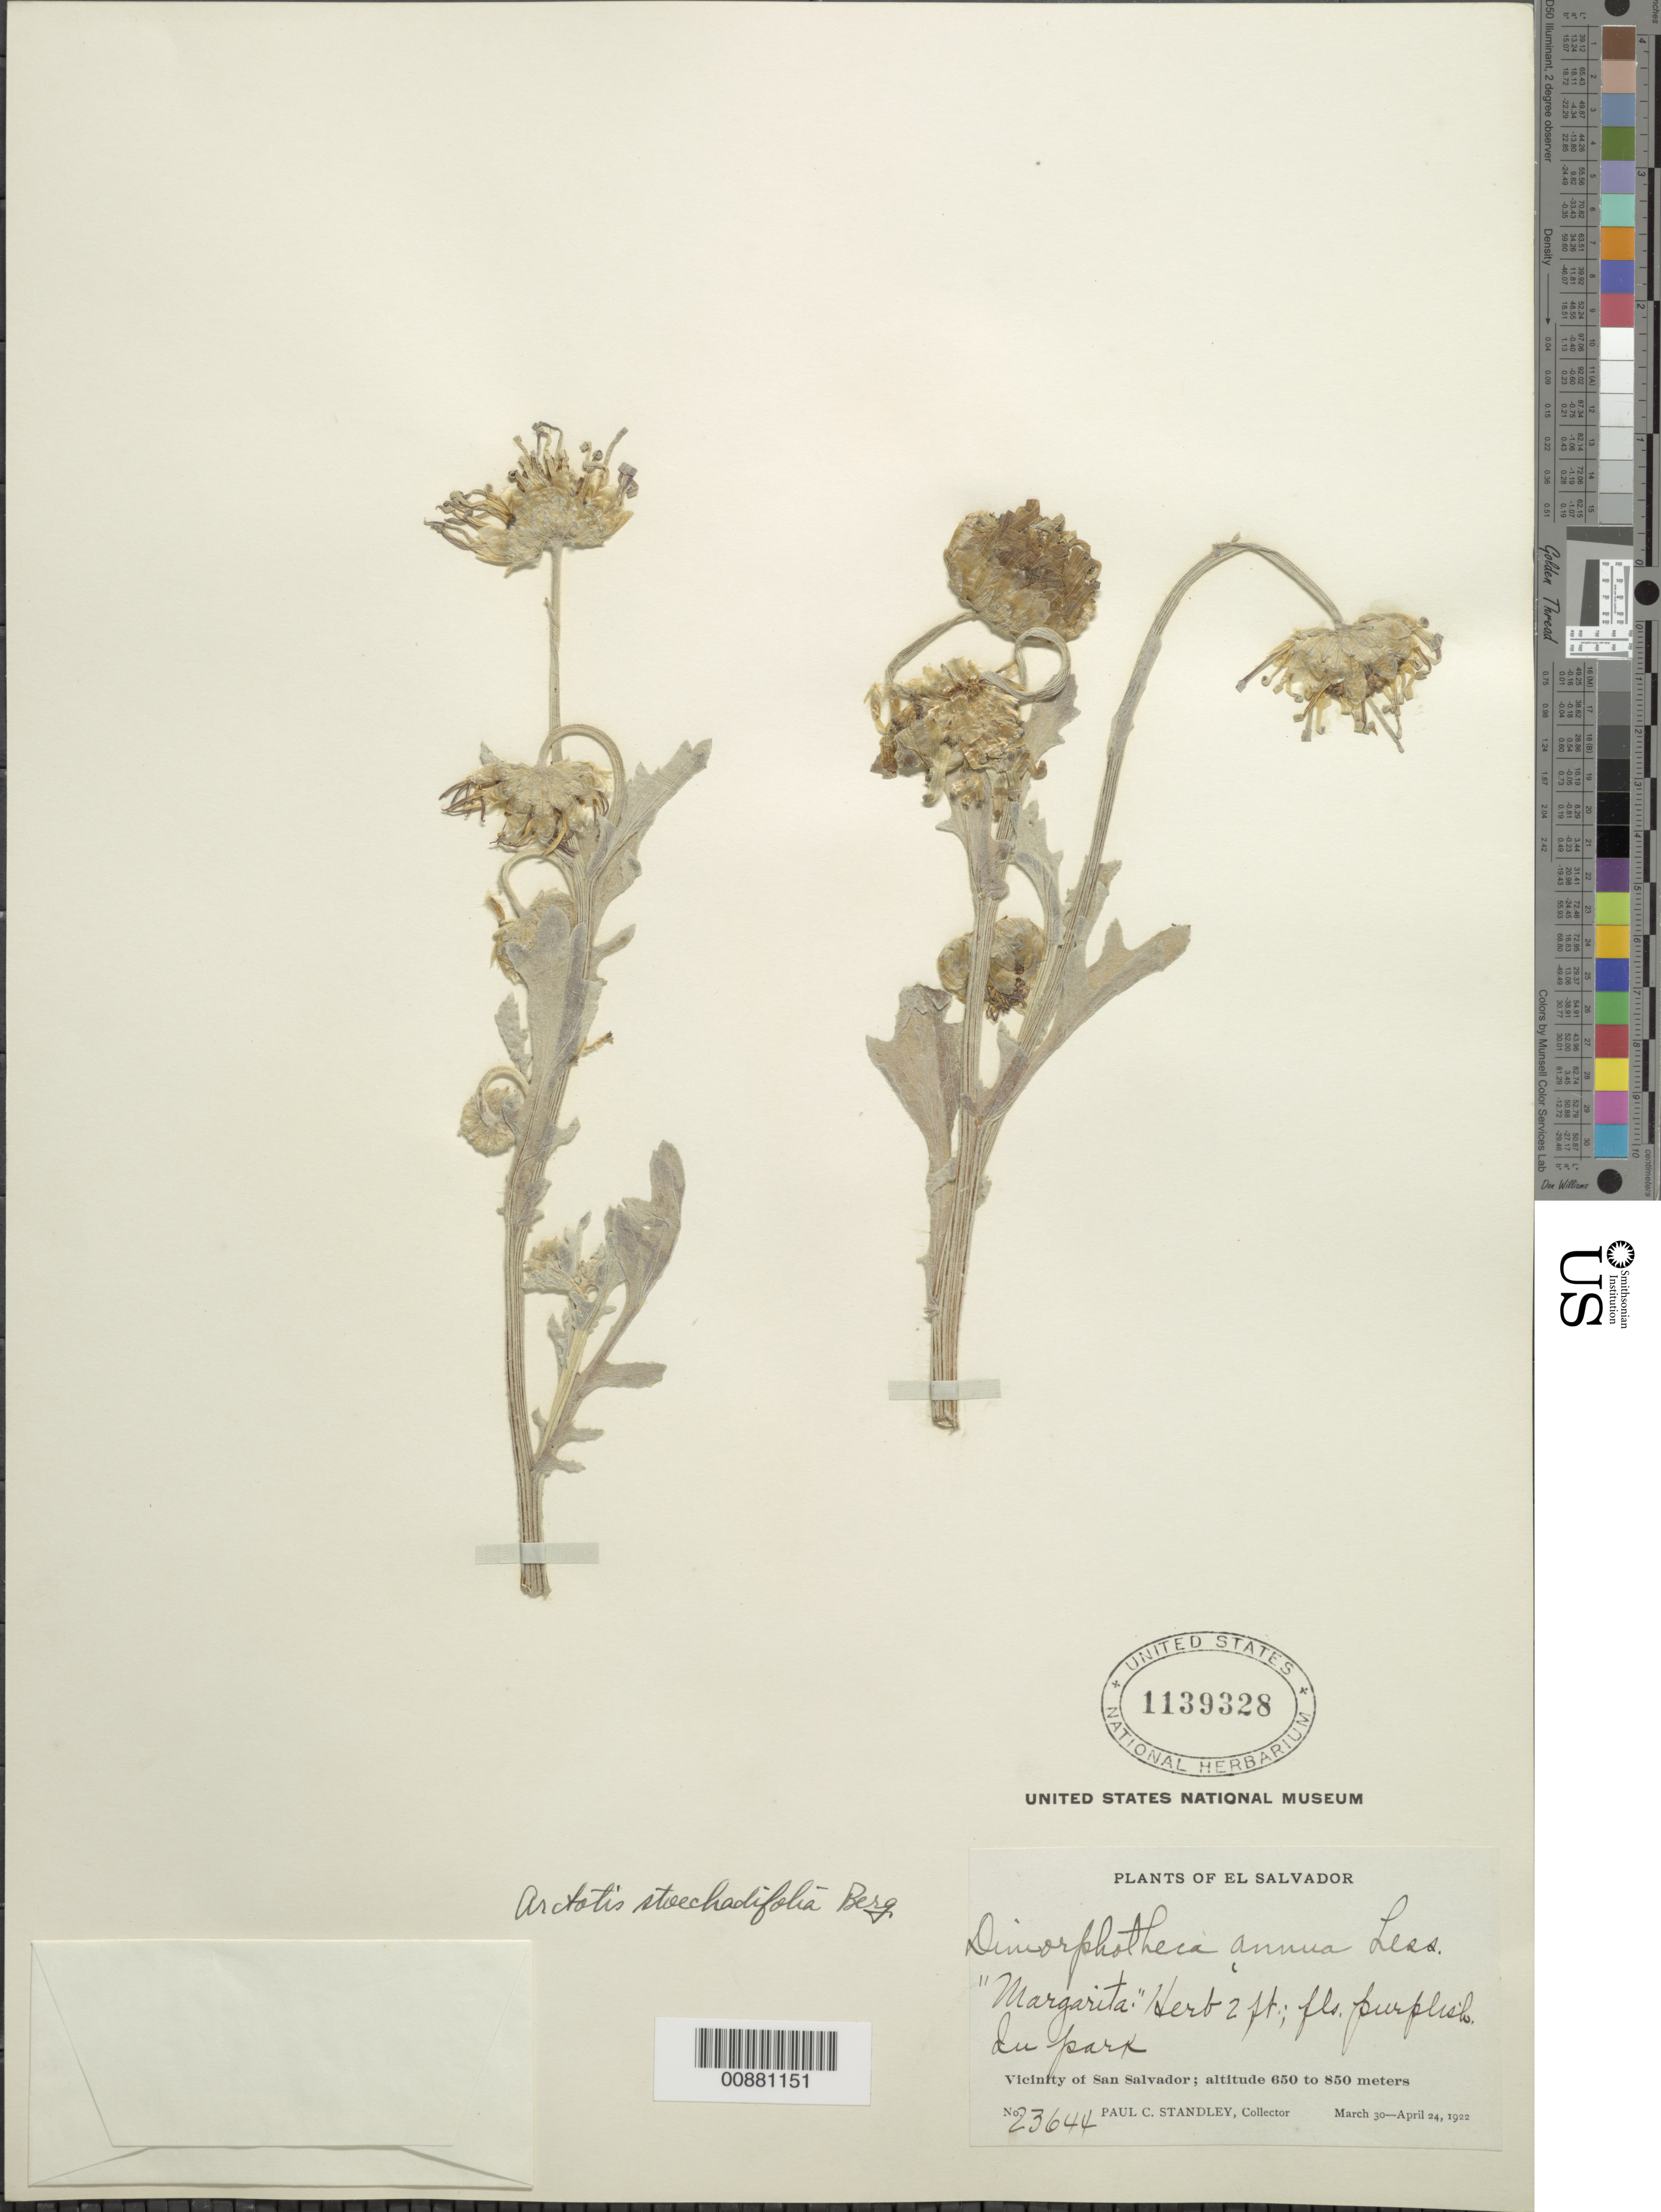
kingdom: Plantae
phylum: Tracheophyta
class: Magnoliopsida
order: Asterales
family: Asteraceae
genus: Arctotis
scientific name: Arctotis stoechadifolia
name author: P.J. Bergius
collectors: P. C. Standley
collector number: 23644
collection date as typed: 30 March 1922 to 24 April 1922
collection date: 1922-03-30/1922-04-24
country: El Salvador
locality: San Salvador, vic.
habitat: In park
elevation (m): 650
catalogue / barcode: US 1139328